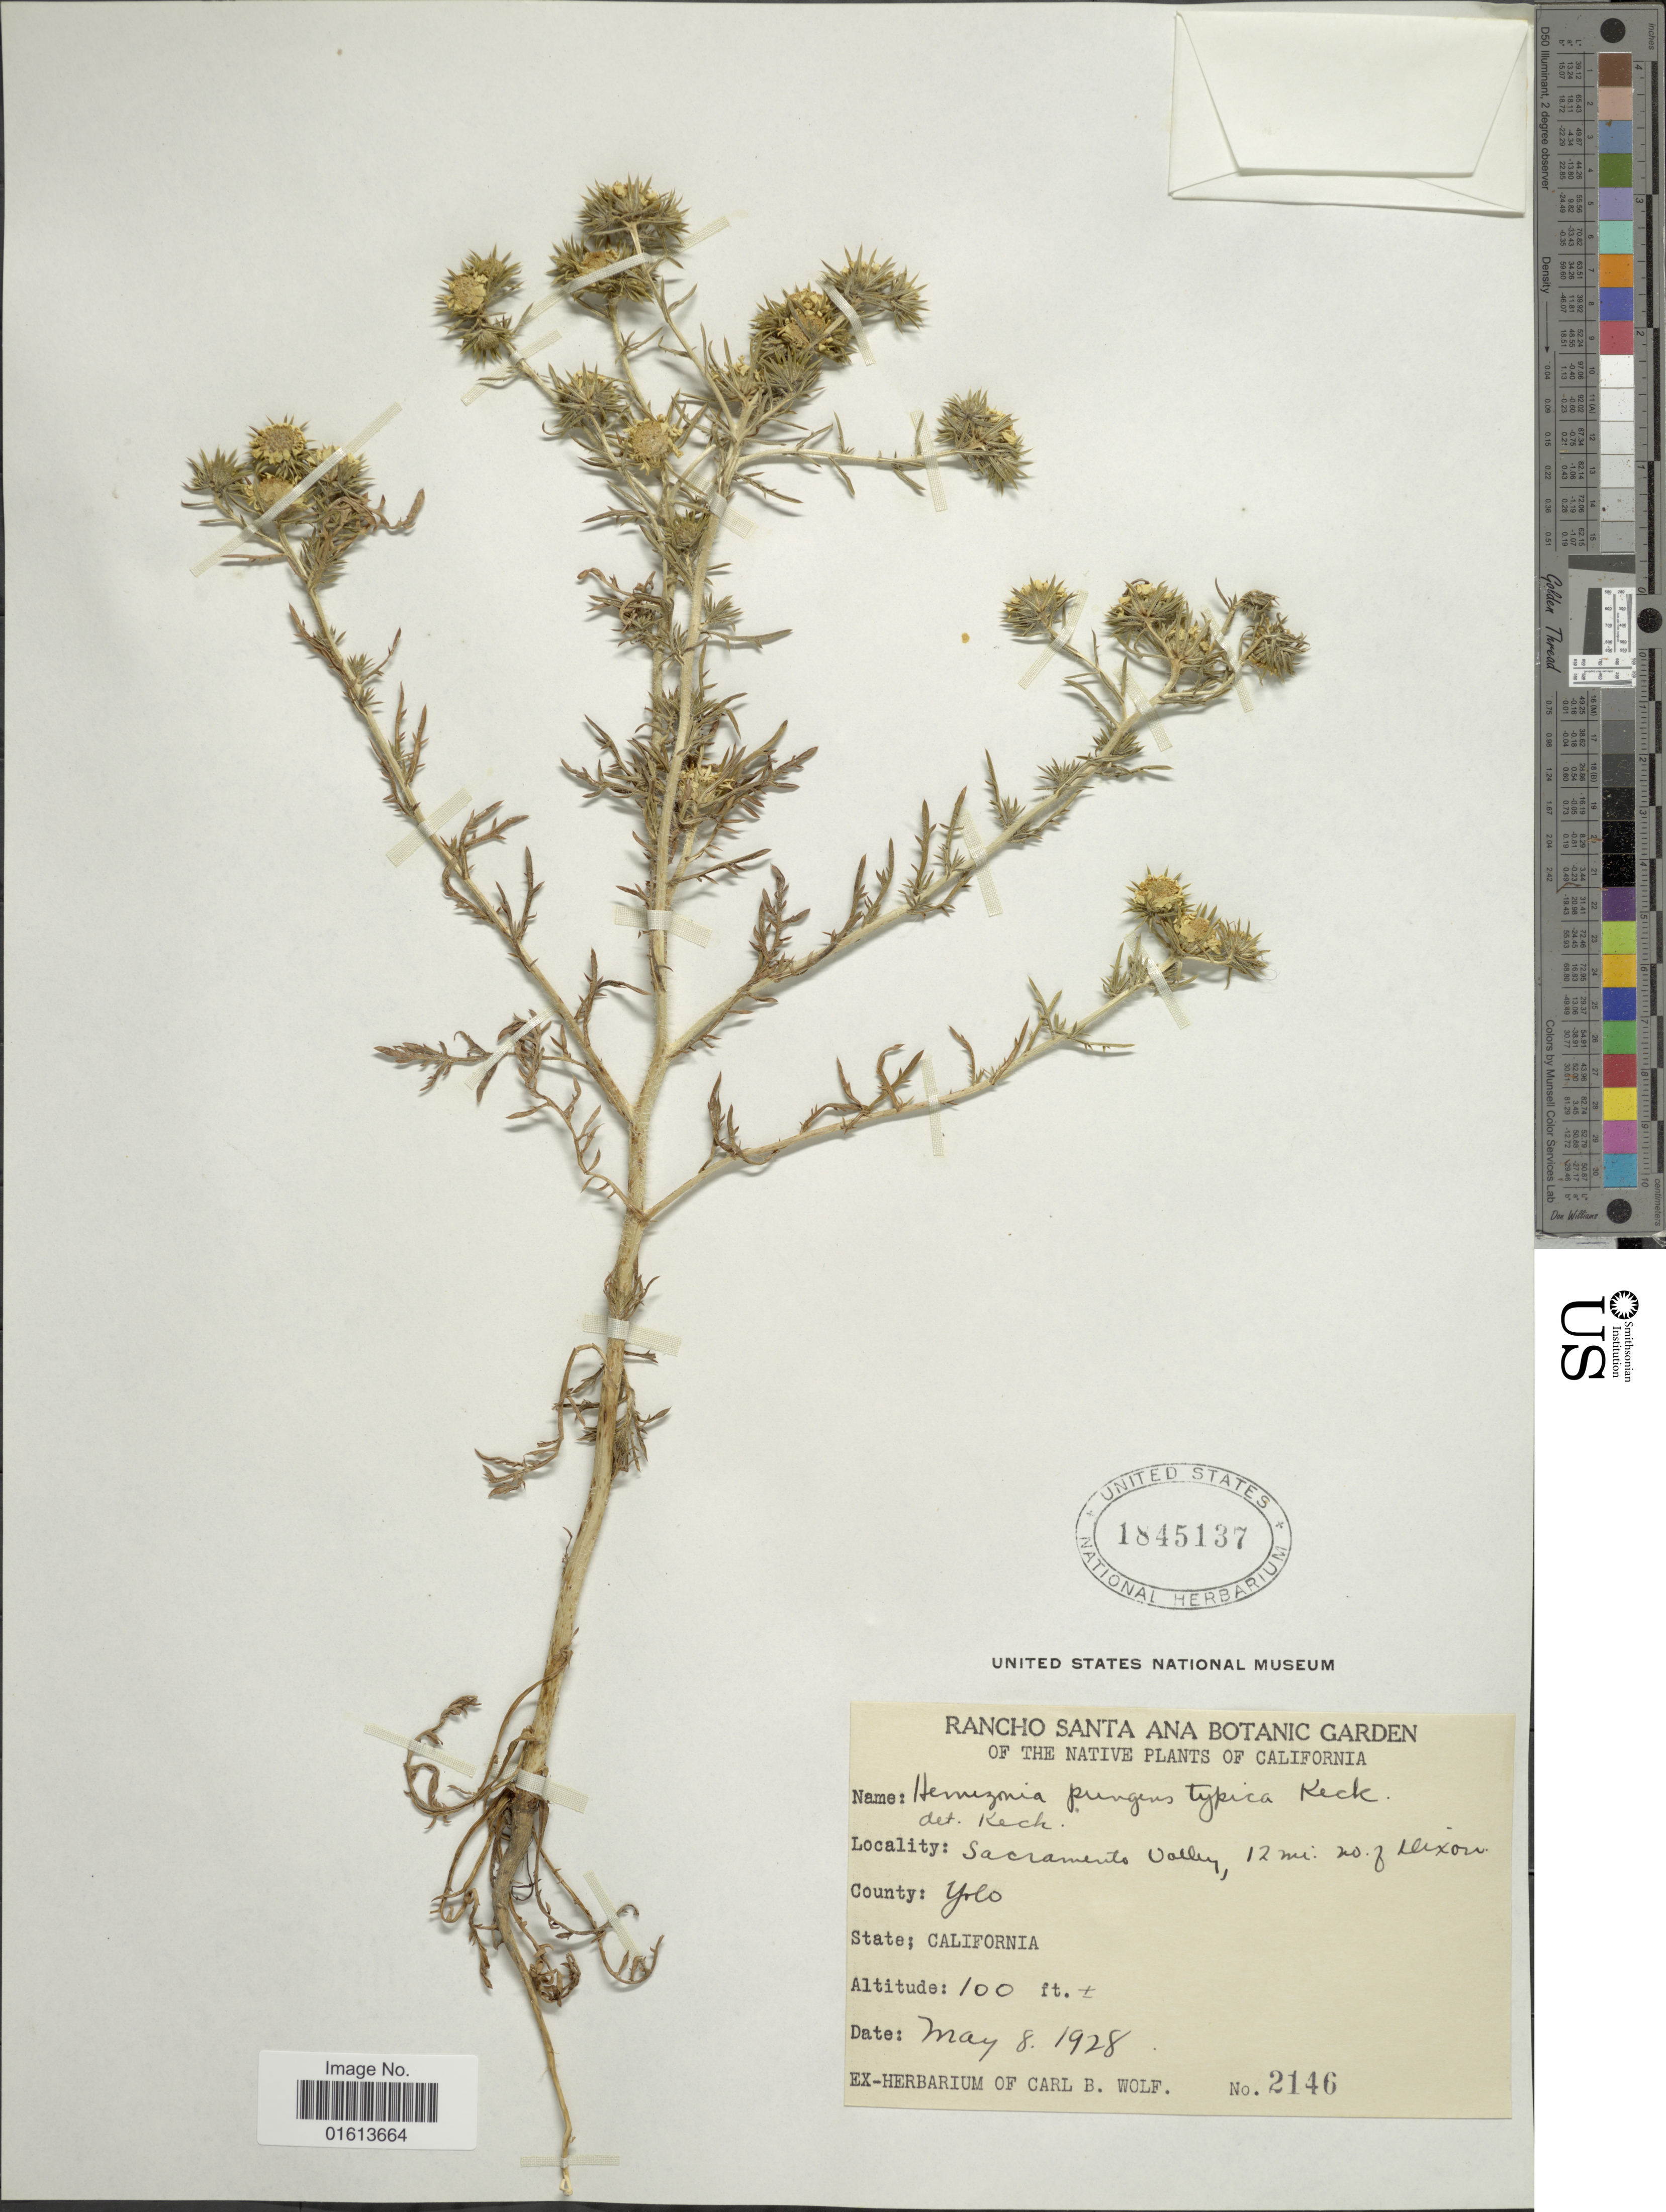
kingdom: Plantae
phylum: Tracheophyta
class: Magnoliopsida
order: Asterales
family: Asteraceae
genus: Centromadia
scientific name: Centromadia pungens subsp. pungens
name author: Hook. & Arn.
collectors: ex herb. Carl B. Wolf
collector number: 2146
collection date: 1928-05-08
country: United States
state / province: California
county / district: Yolo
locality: California. Sacramento Valley, County Yslo.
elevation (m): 30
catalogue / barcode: US 1845137